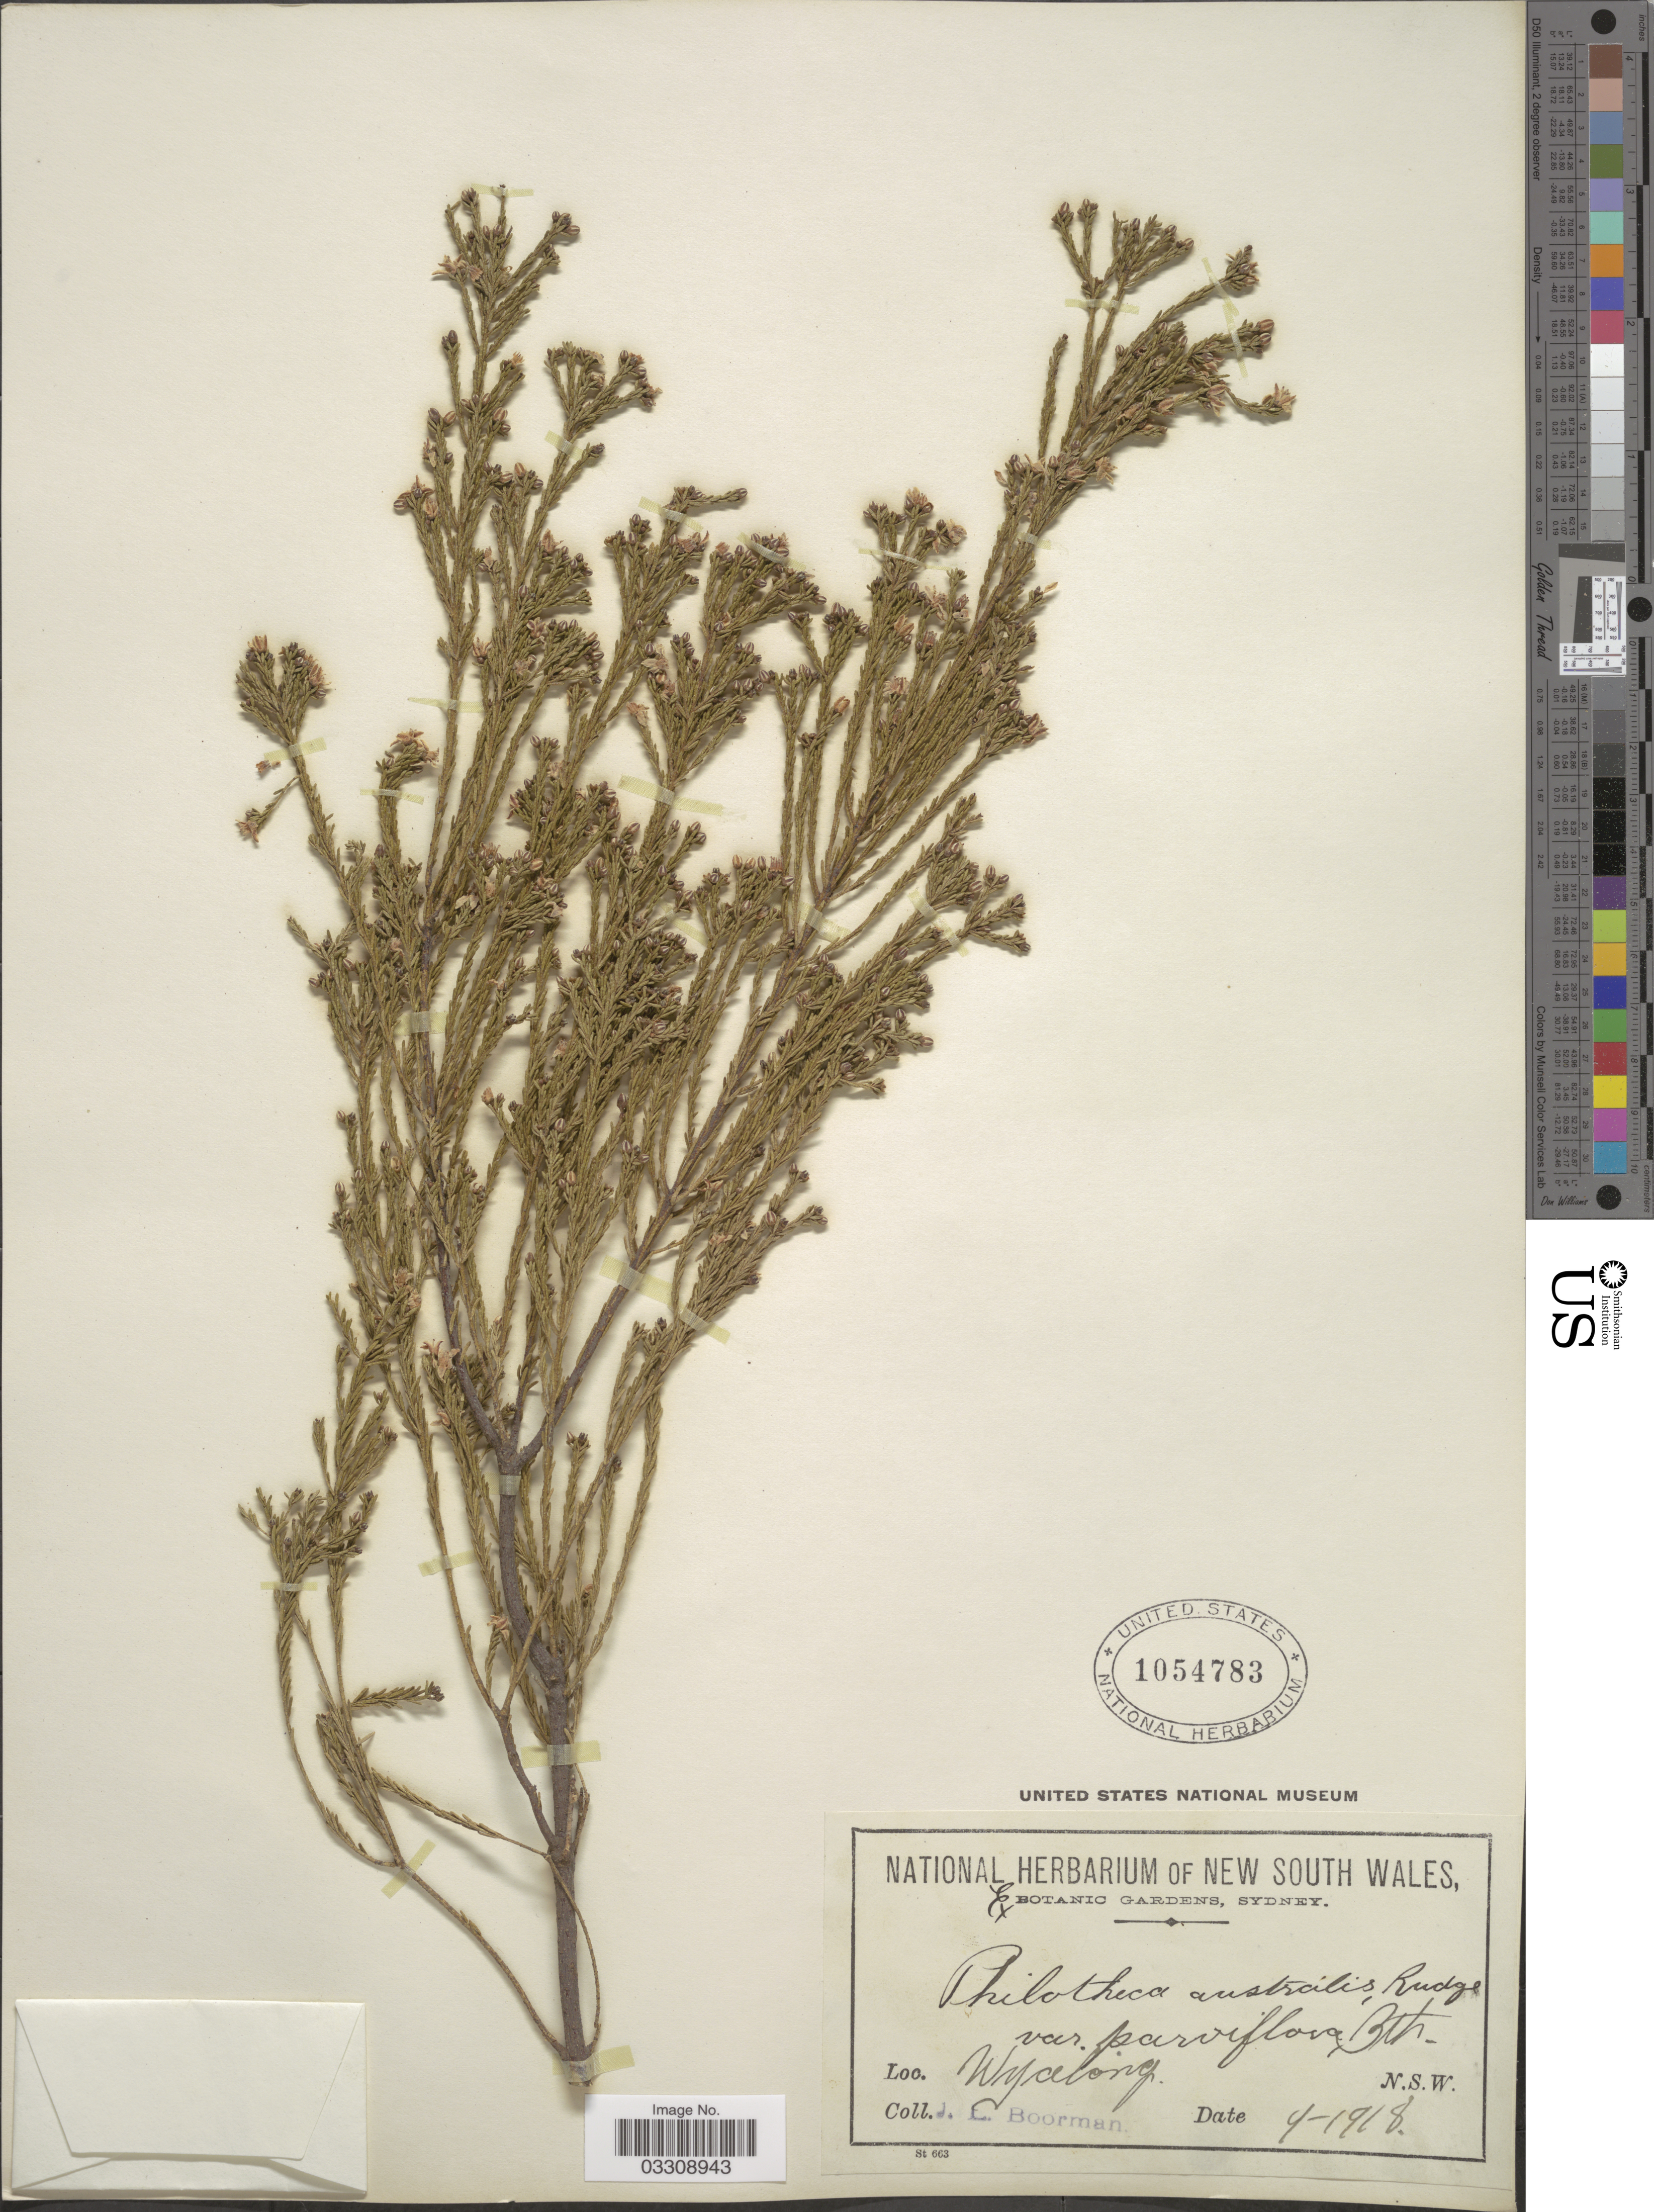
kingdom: Plantae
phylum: Tracheophyta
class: Magnoliopsida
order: Sapindales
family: Rutaceae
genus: Philotheca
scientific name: Philotheca australis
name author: Rudge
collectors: J. Boorman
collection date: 1918-04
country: Australia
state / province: New South Wales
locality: Wyalong.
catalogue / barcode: US 1054783